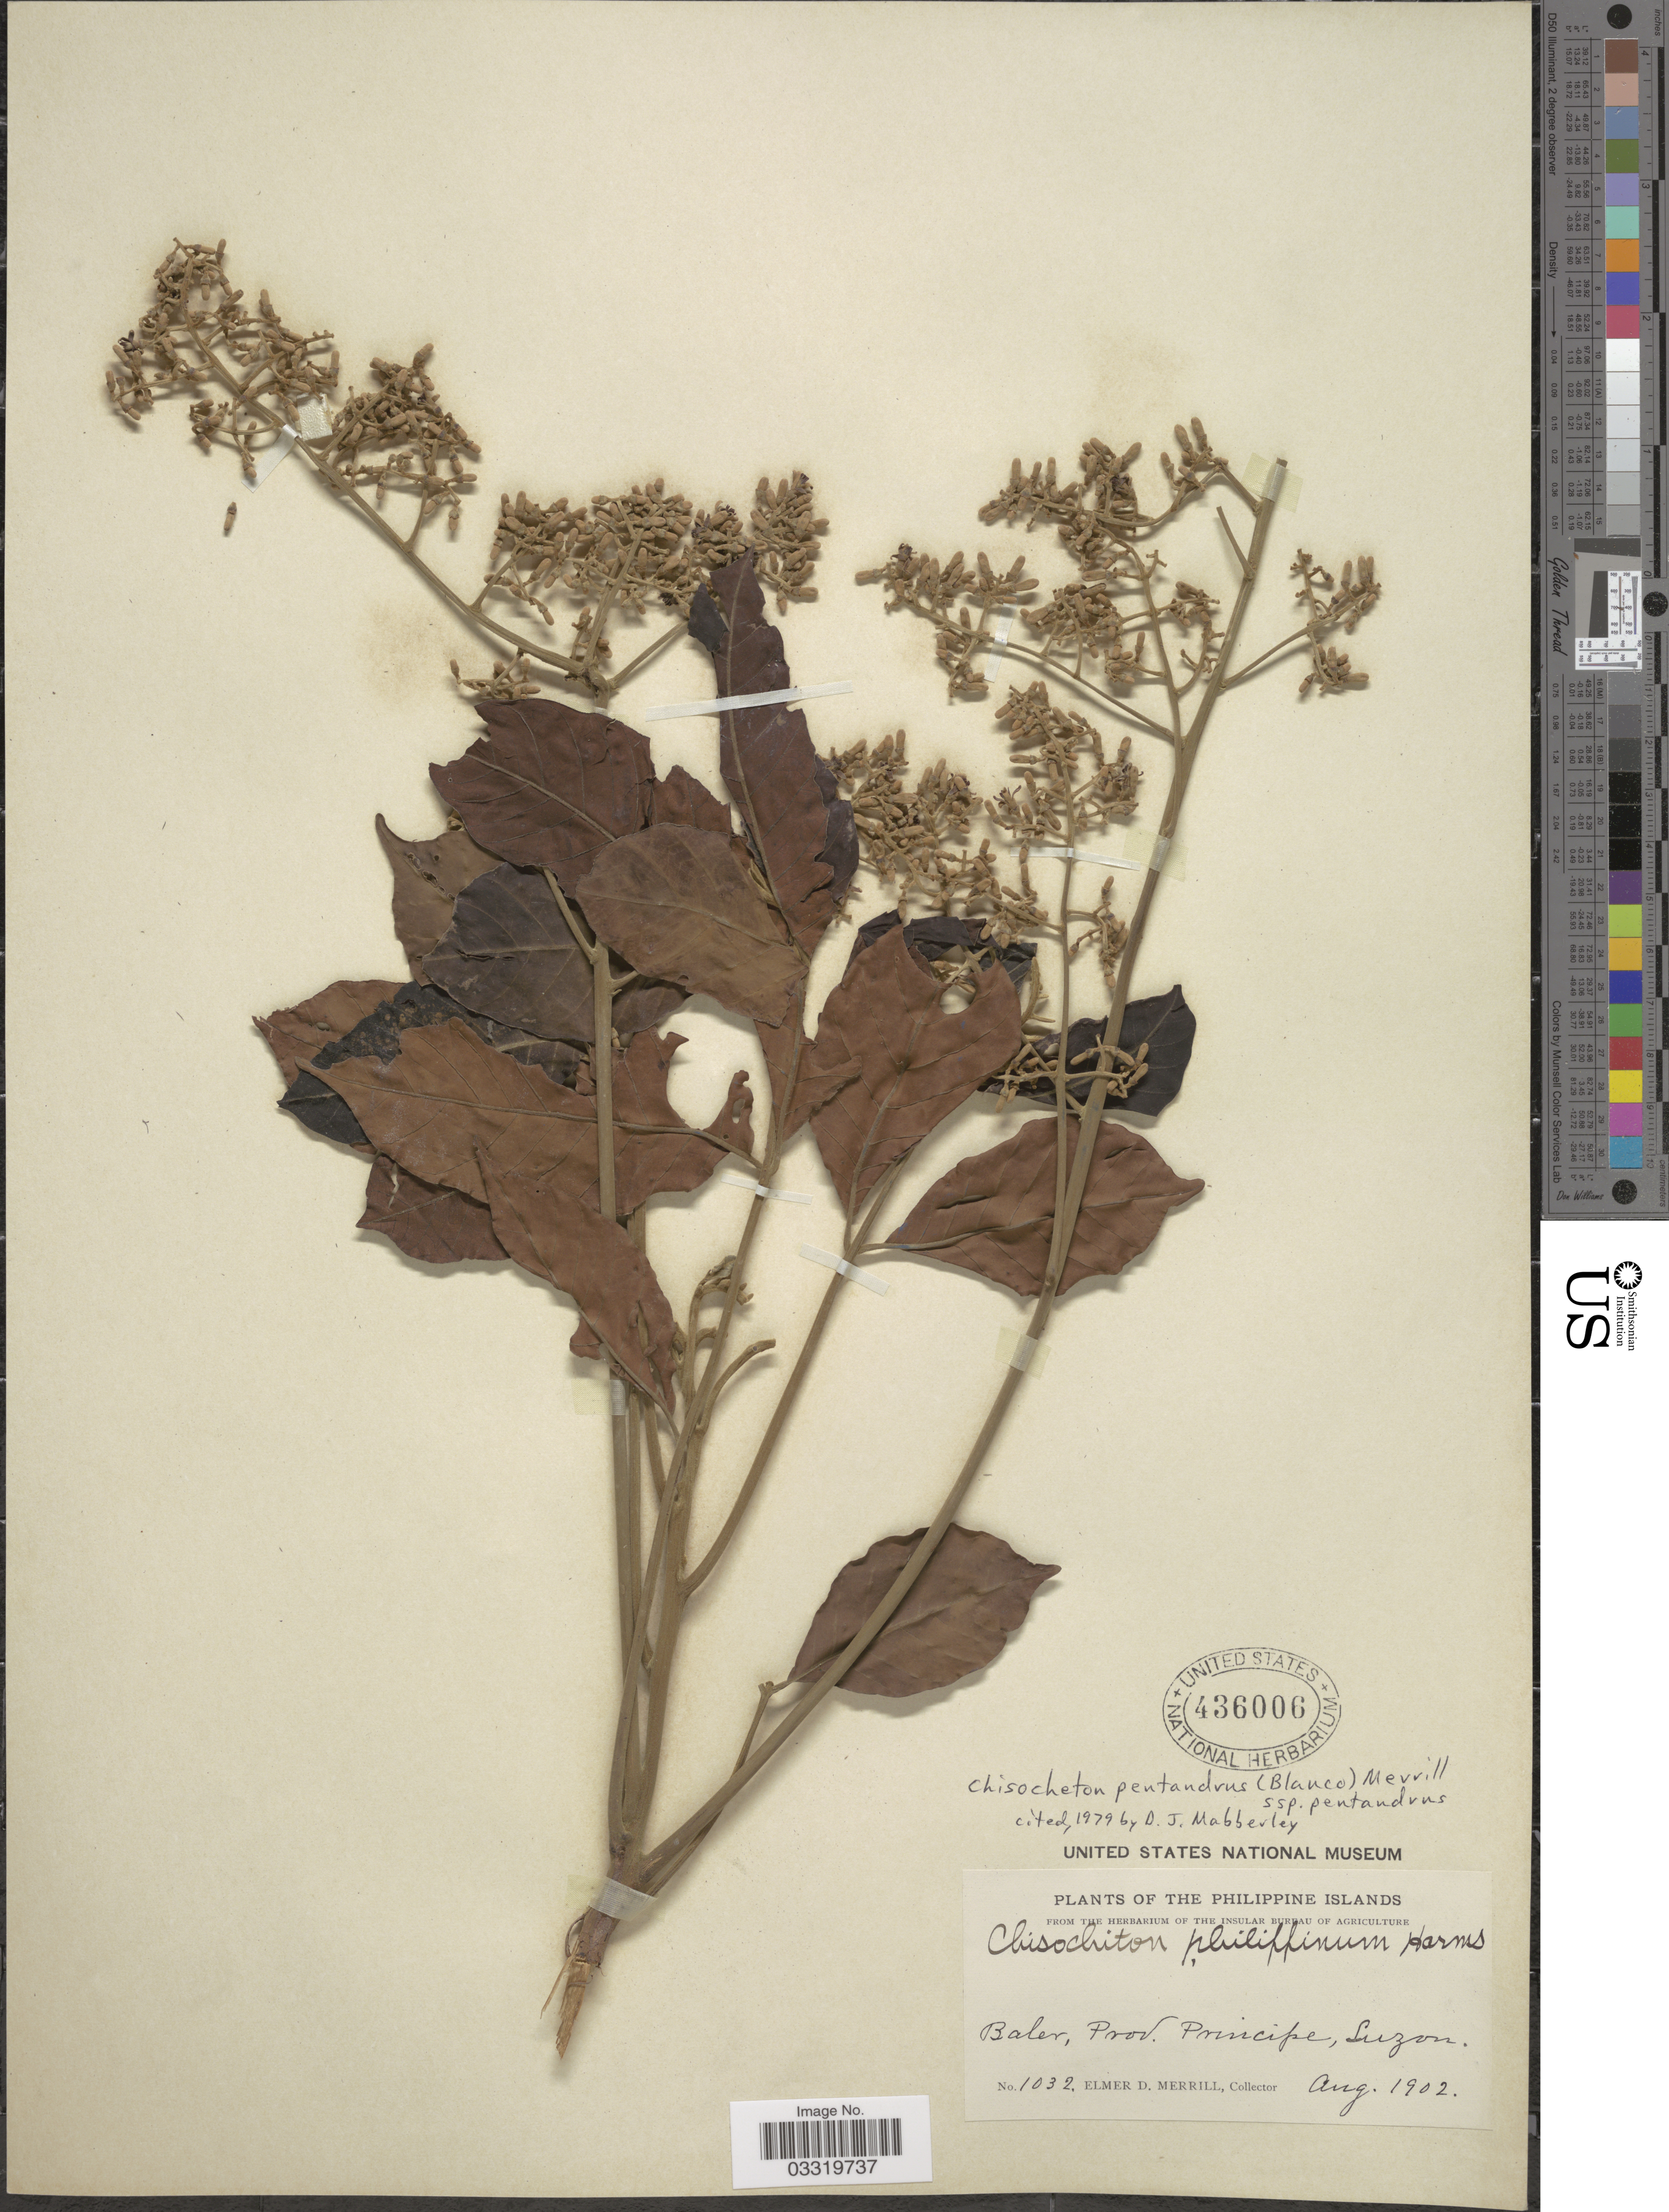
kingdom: Plantae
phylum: Tracheophyta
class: Magnoliopsida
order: Sapindales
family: Meliaceae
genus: Chisocheton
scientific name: Chisocheton pentandrus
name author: (Blanco) Merr.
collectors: E. D. Merrill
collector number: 1032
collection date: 1902-08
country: Philippines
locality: The Philippine Islands. Baler, Prov. Principe, Luzon.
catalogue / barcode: US 436006